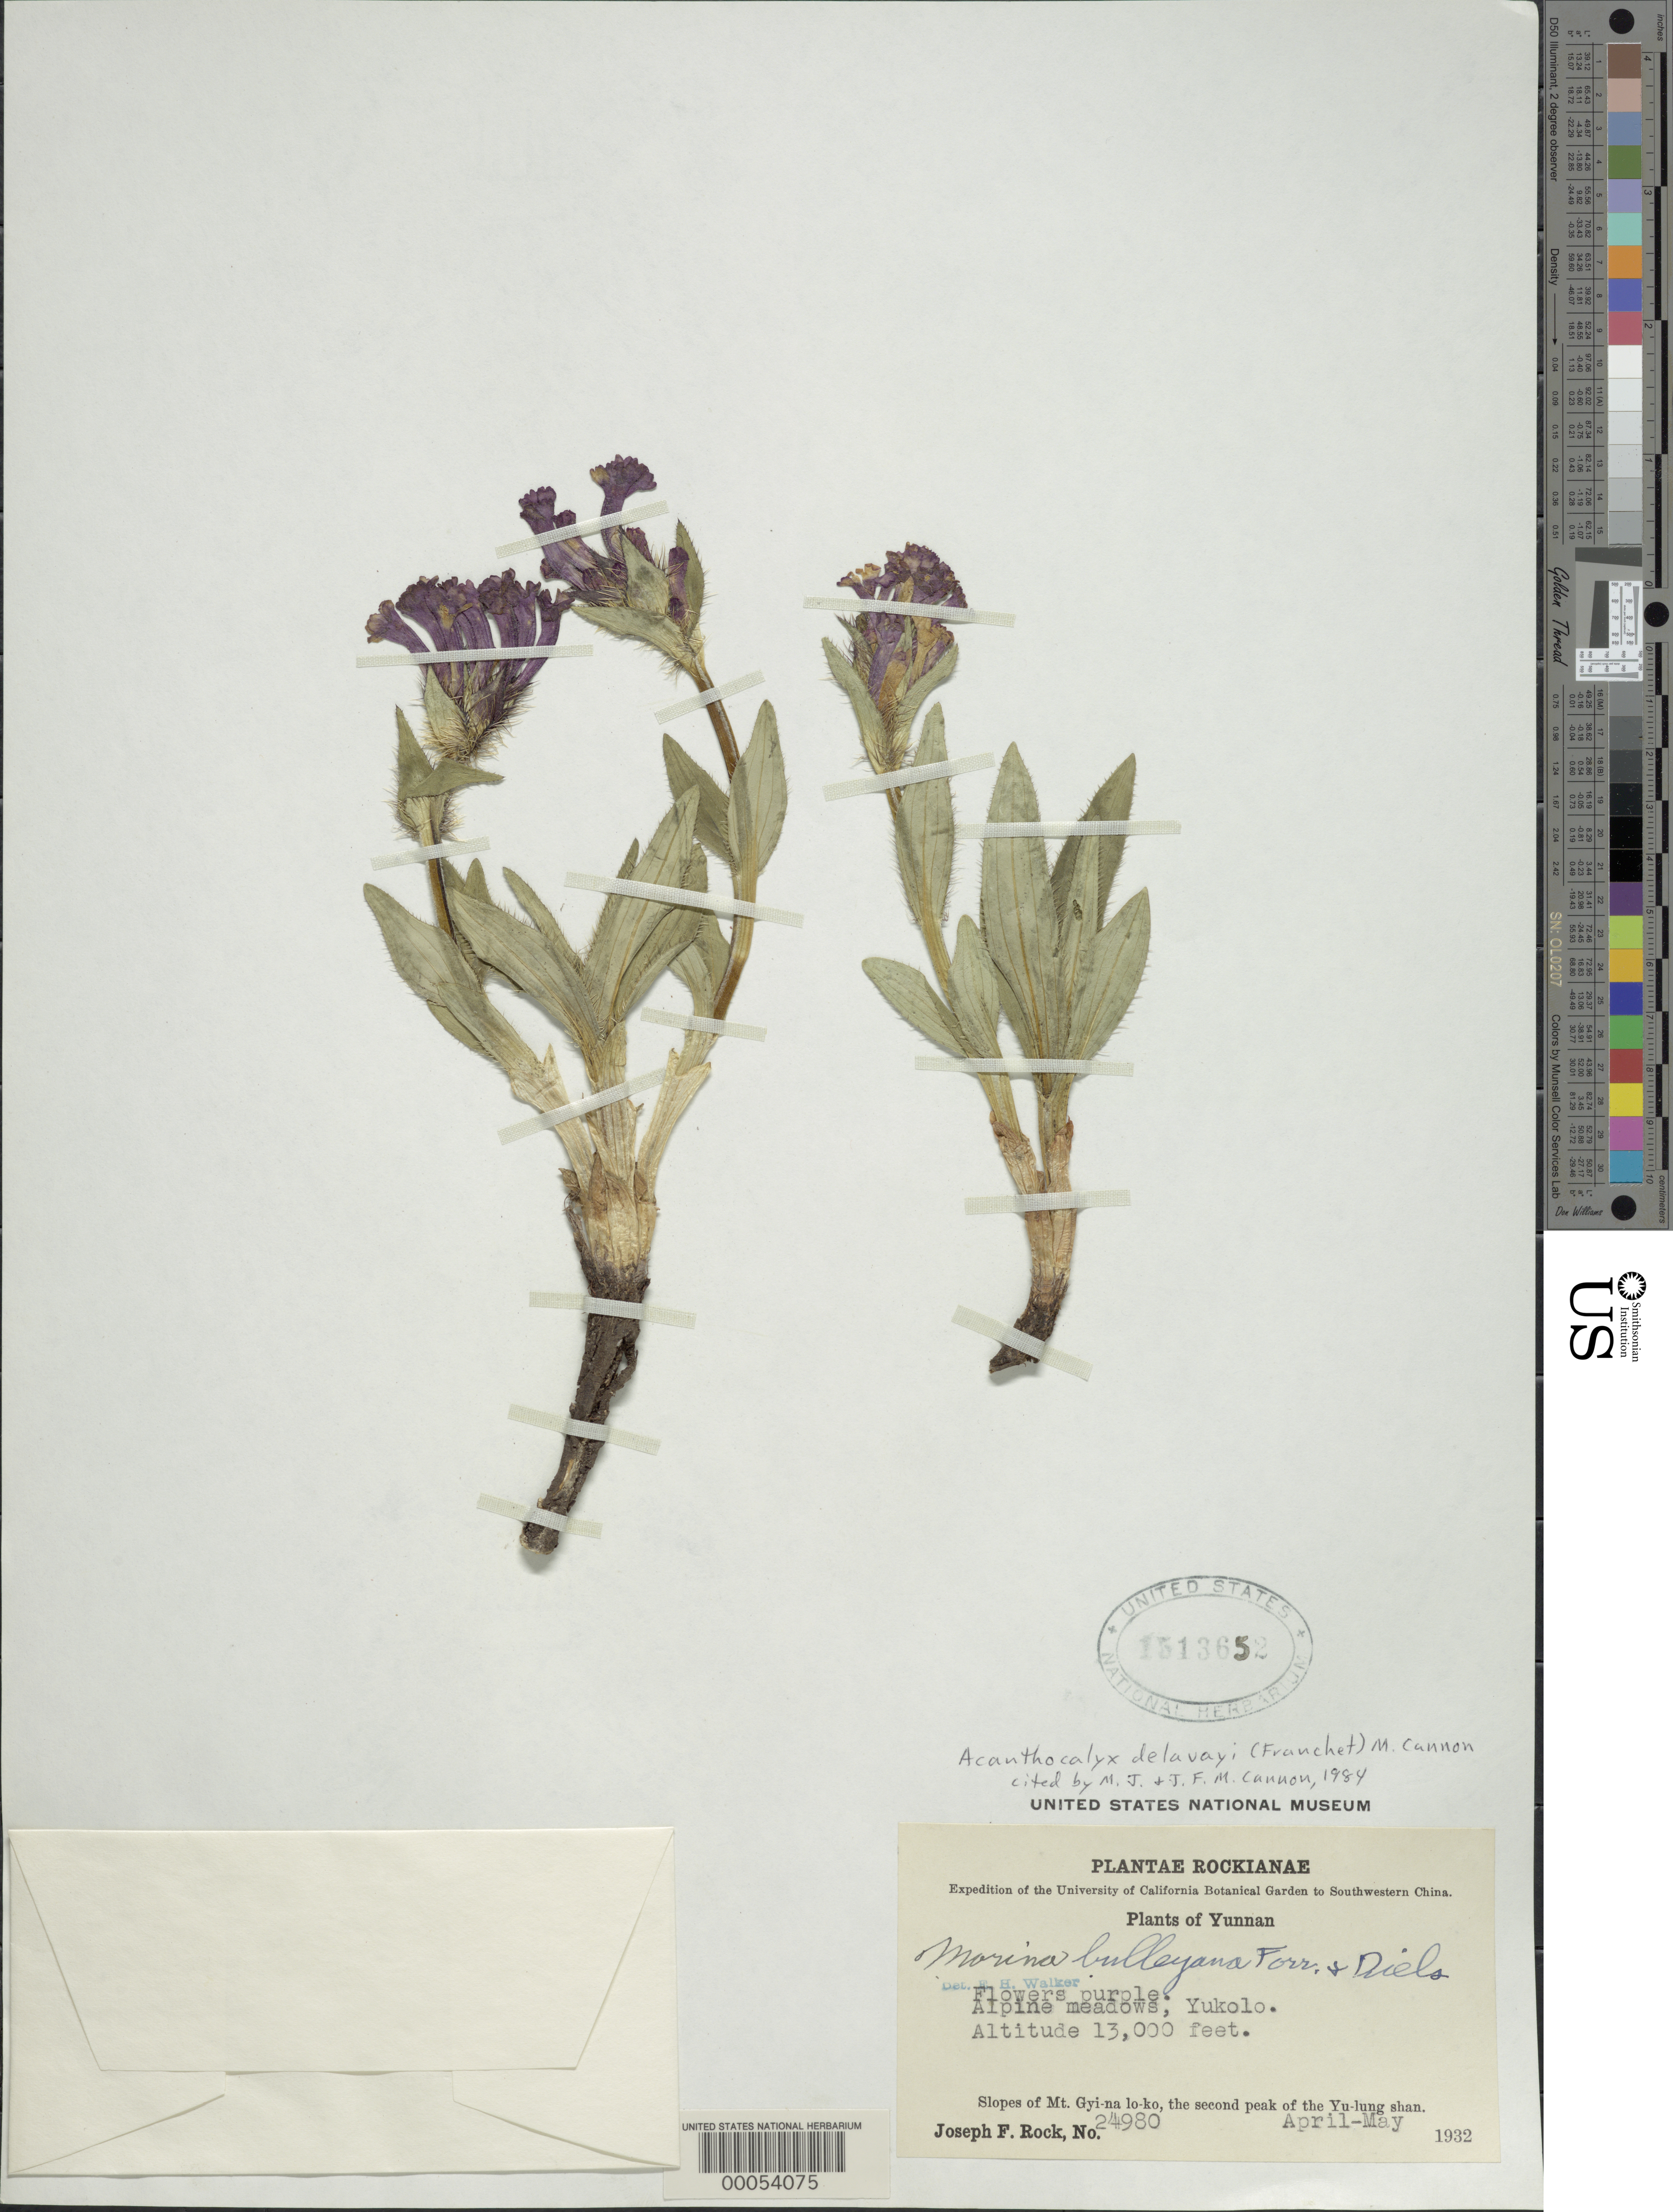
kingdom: Plantae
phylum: Tracheophyta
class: Magnoliopsida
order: Dipsacales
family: Caprifoliaceae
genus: Acanthocalyx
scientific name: Acanthocalyx delavayi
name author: (Franch.) M.J. Cannon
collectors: J. F. Rock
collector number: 24980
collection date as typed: Apr 1932 to -- May 1932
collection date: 1932-04/1932-05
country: China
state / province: Yunnan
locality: Mr. Gyi-na lo-ko, Yu-lung shan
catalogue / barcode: US 1513652